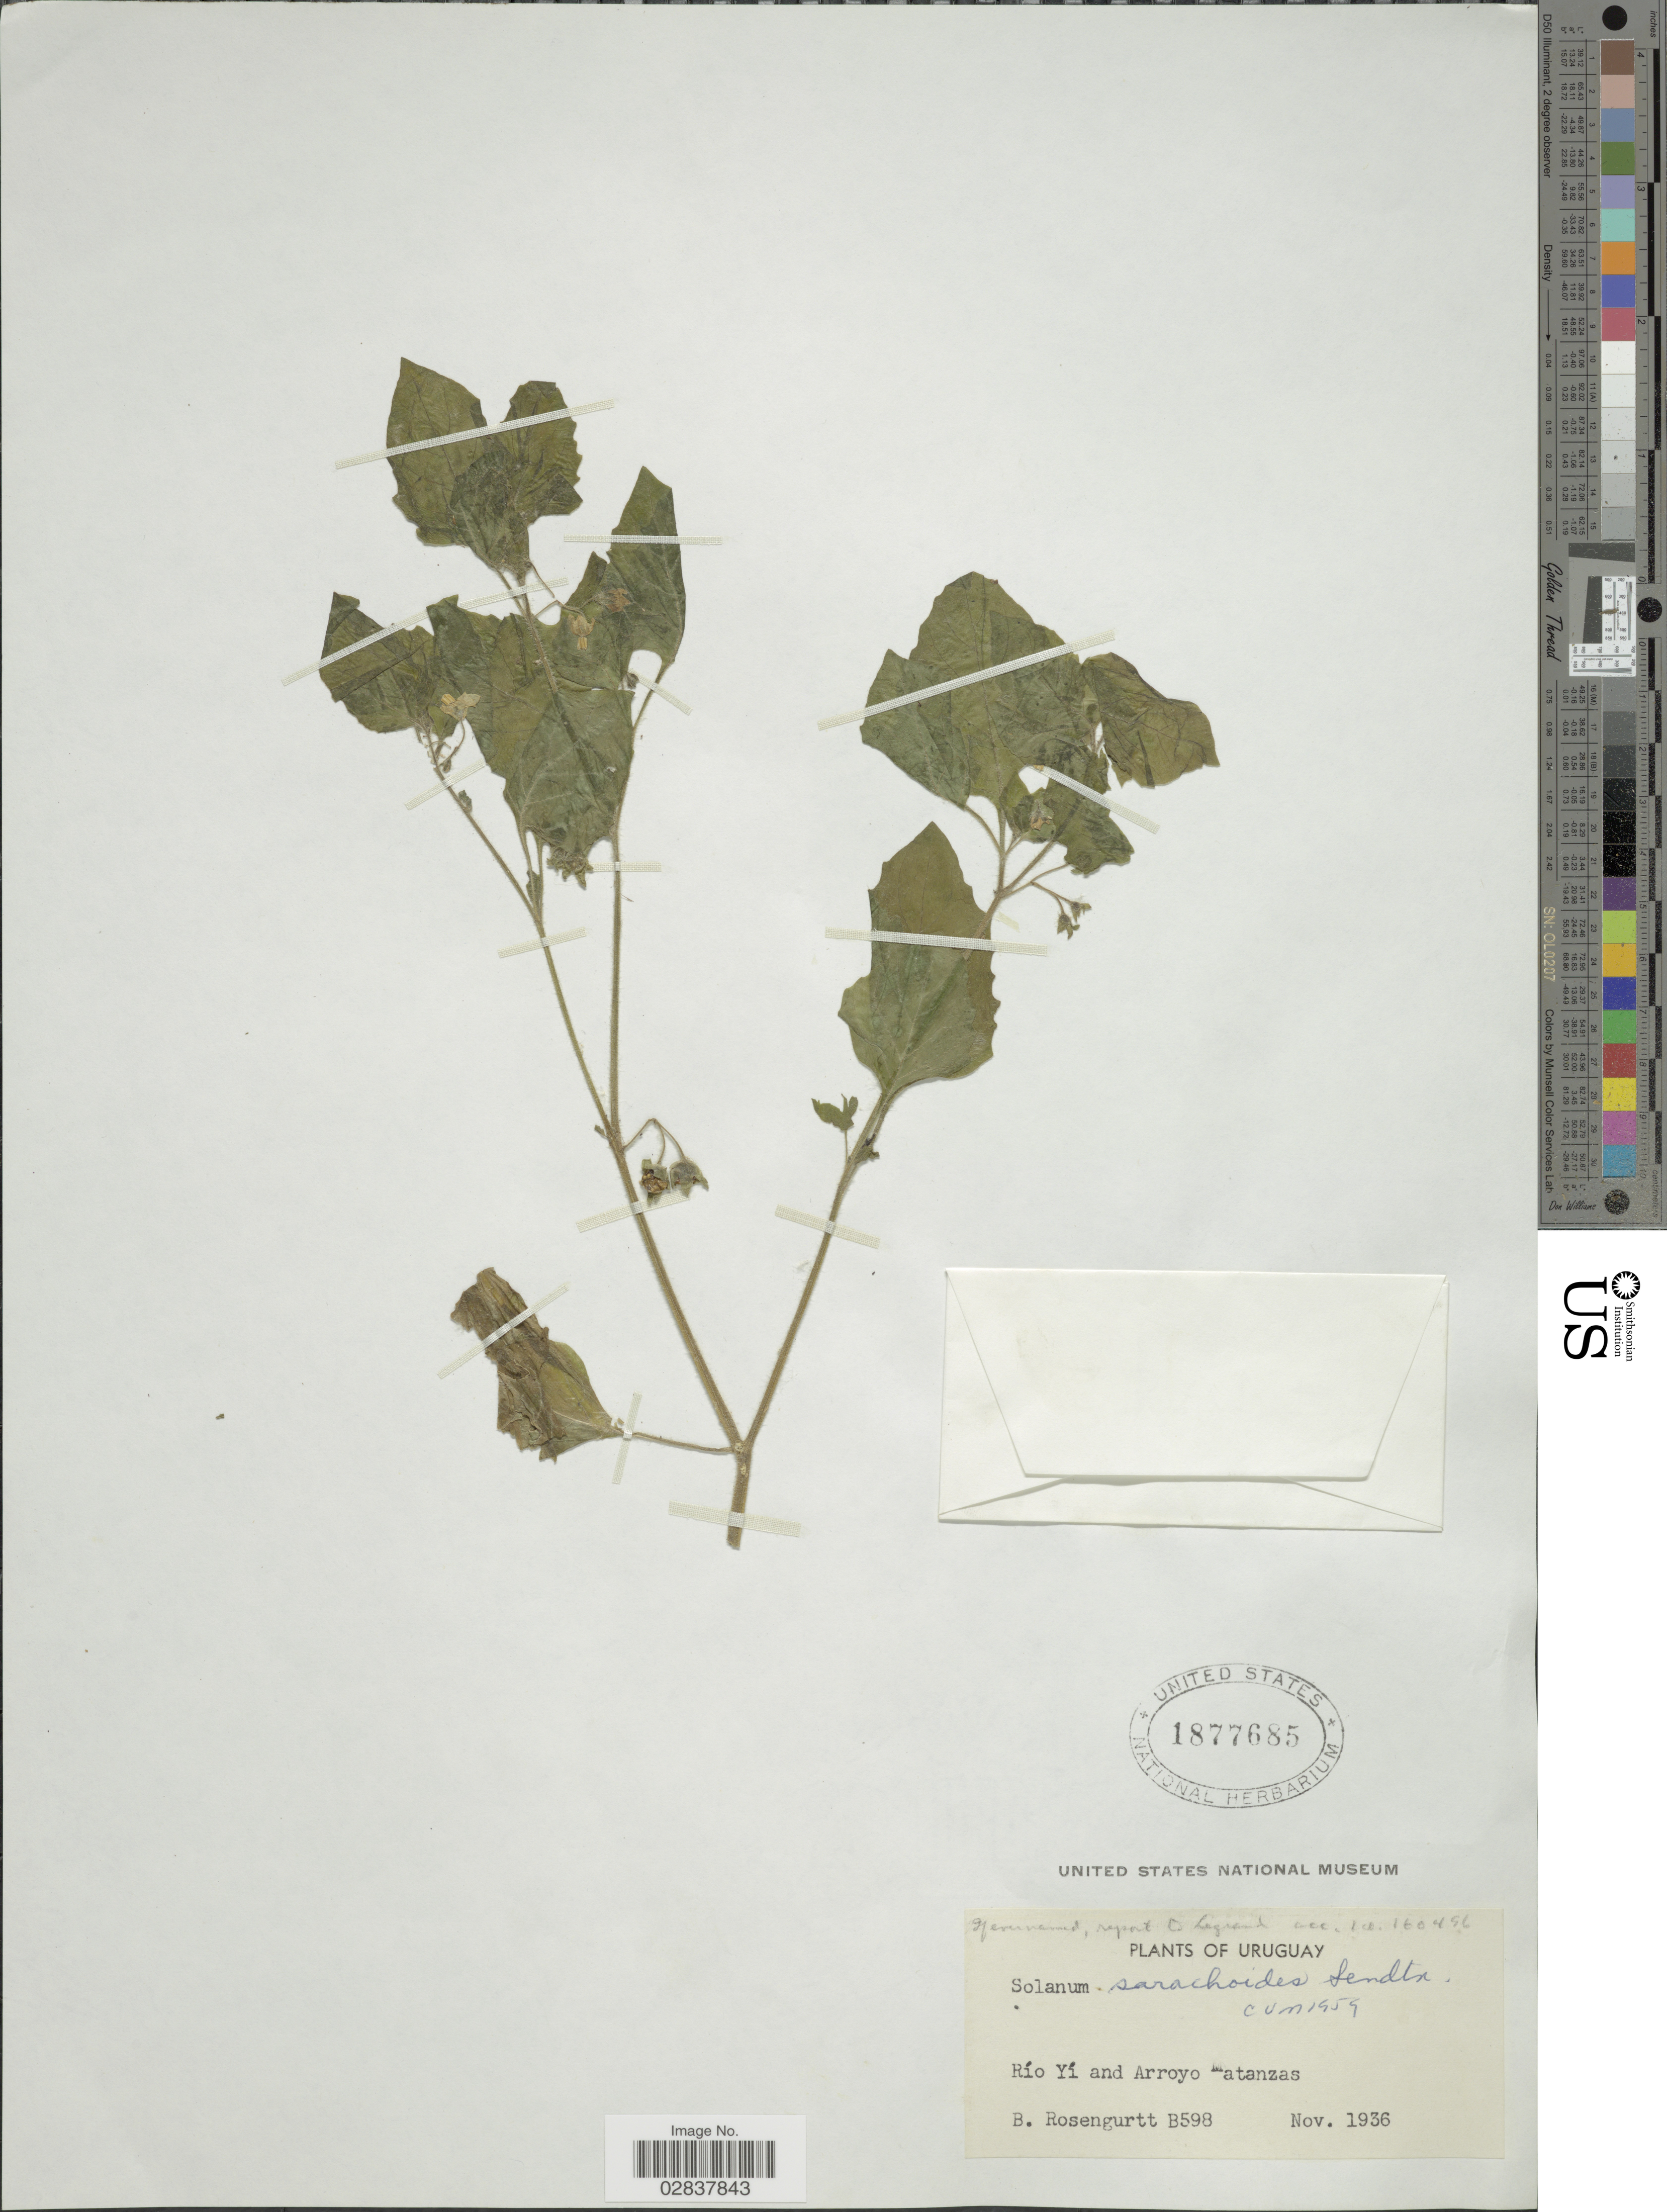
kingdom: Plantae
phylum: Tracheophyta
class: Magnoliopsida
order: Solanales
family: Solanaceae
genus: Solanum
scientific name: Solanum sarrachoides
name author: Sendtn.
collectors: B. Rosengurtt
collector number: B598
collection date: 1936-11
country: Uruguay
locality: Río Yí and Arroyo Matanzas.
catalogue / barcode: US 1877685